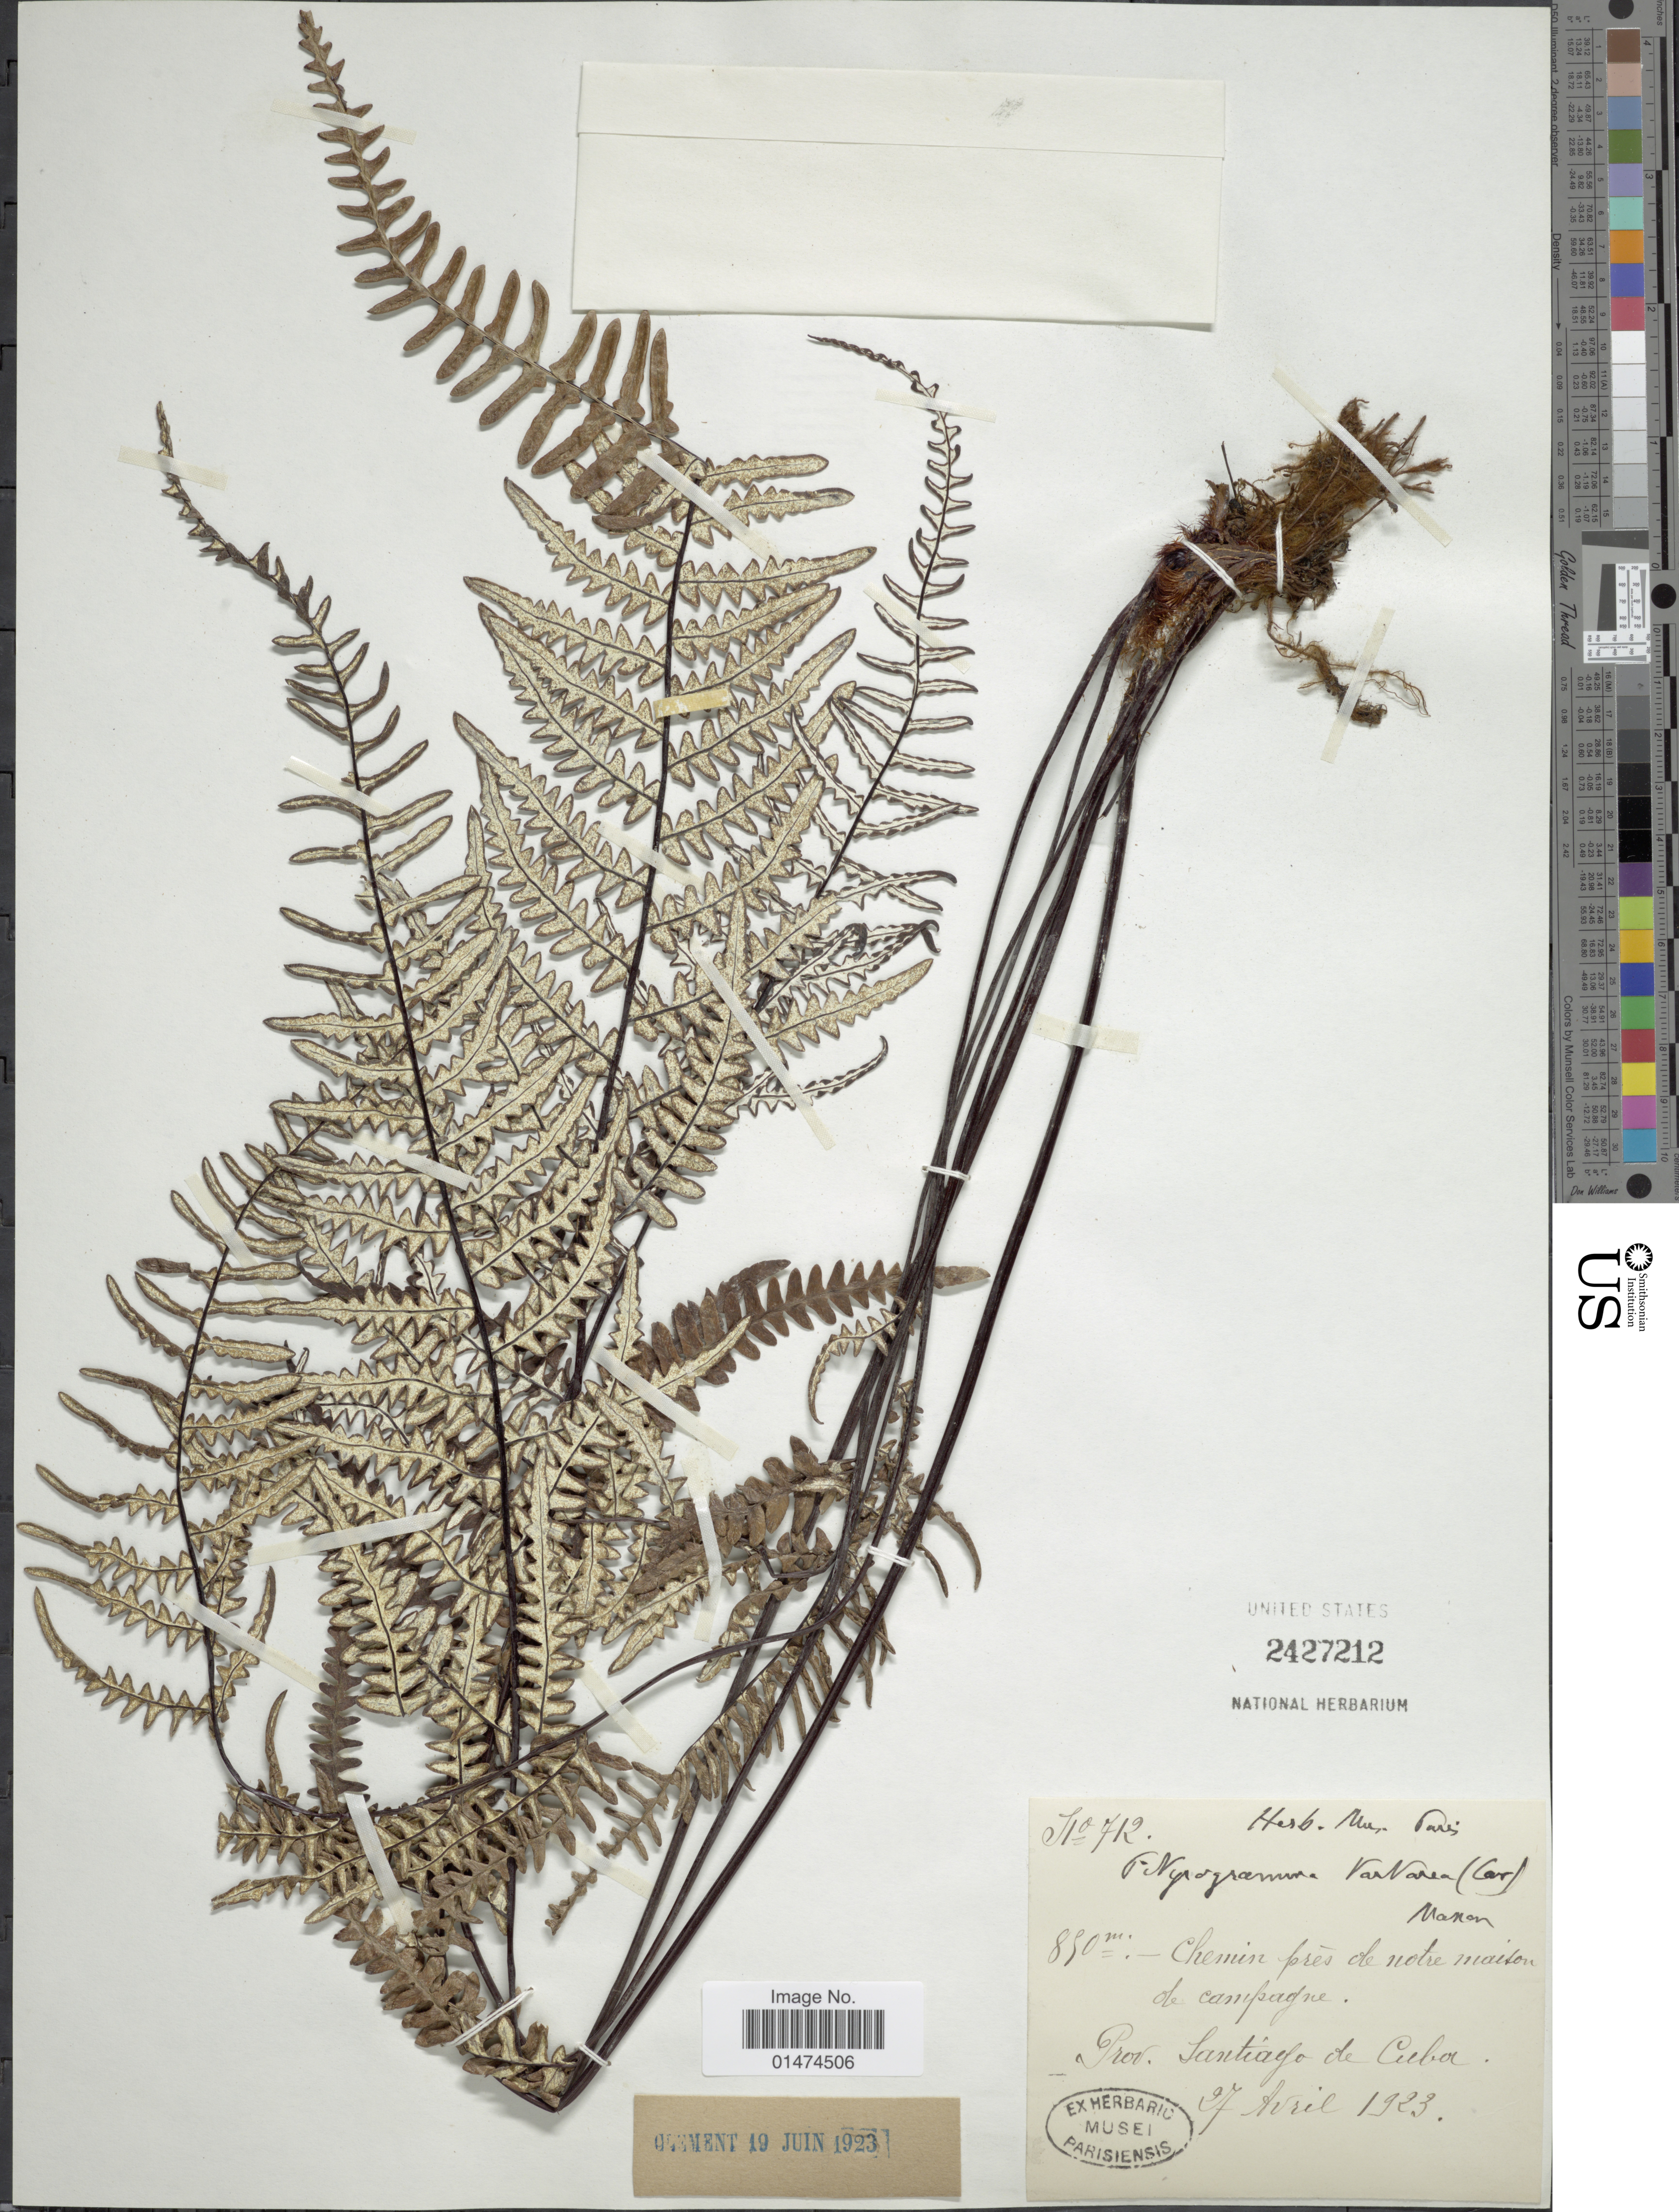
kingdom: Plantae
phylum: Tracheophyta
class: Polypodiopsida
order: Polypodiales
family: Pteridaceae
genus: Pityrogramma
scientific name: Pityrogramma ebenea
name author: (L.) Proctor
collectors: Herb. Mus. Paris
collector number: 712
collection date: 1923-04-27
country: Cuba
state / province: Santiago de Cuba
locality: Prov. Santiago de Cuba.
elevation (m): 890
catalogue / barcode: US 2427212